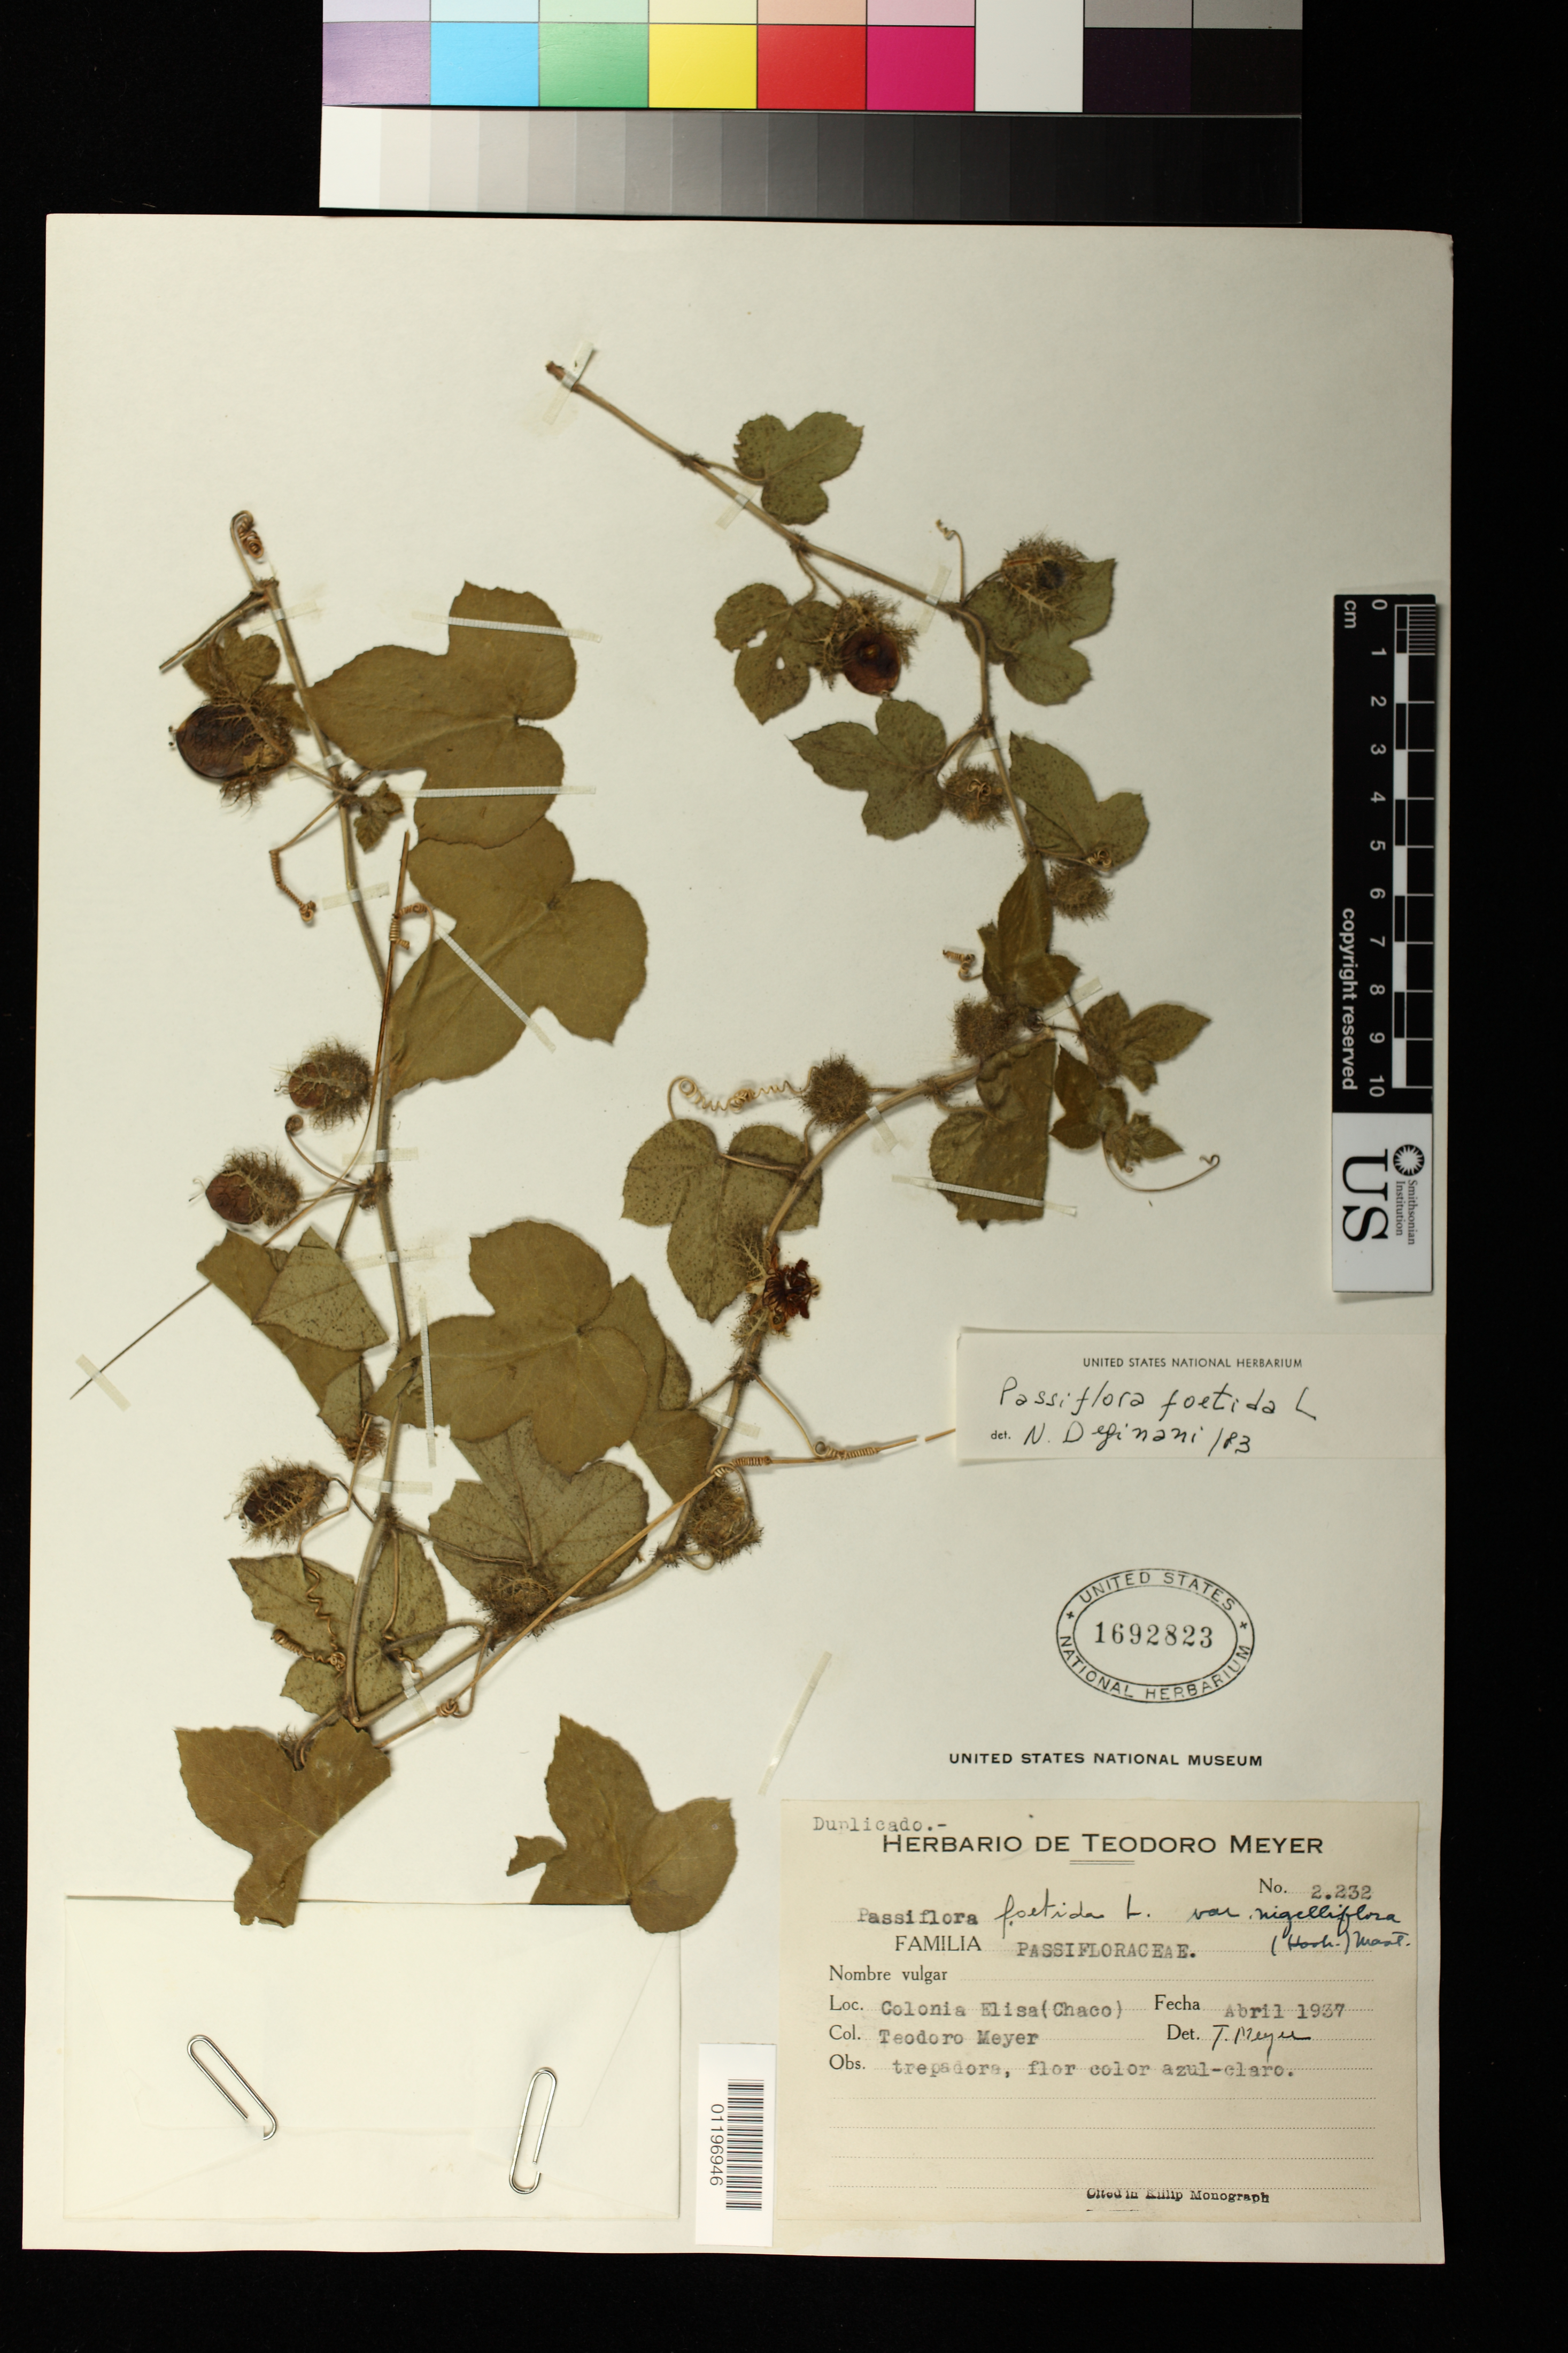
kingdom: Plantae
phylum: Tracheophyta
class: Magnoliopsida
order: Malpighiales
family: Passifloraceae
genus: Passiflora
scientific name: Passiflora foetida var. nigelliflora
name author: (Hook.) Mast.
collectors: T. Meyer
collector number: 2232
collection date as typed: Apr 1937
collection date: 1937-04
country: Argentina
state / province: Chaco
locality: Colonia Elisa (Chaco)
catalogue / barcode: US 1692823